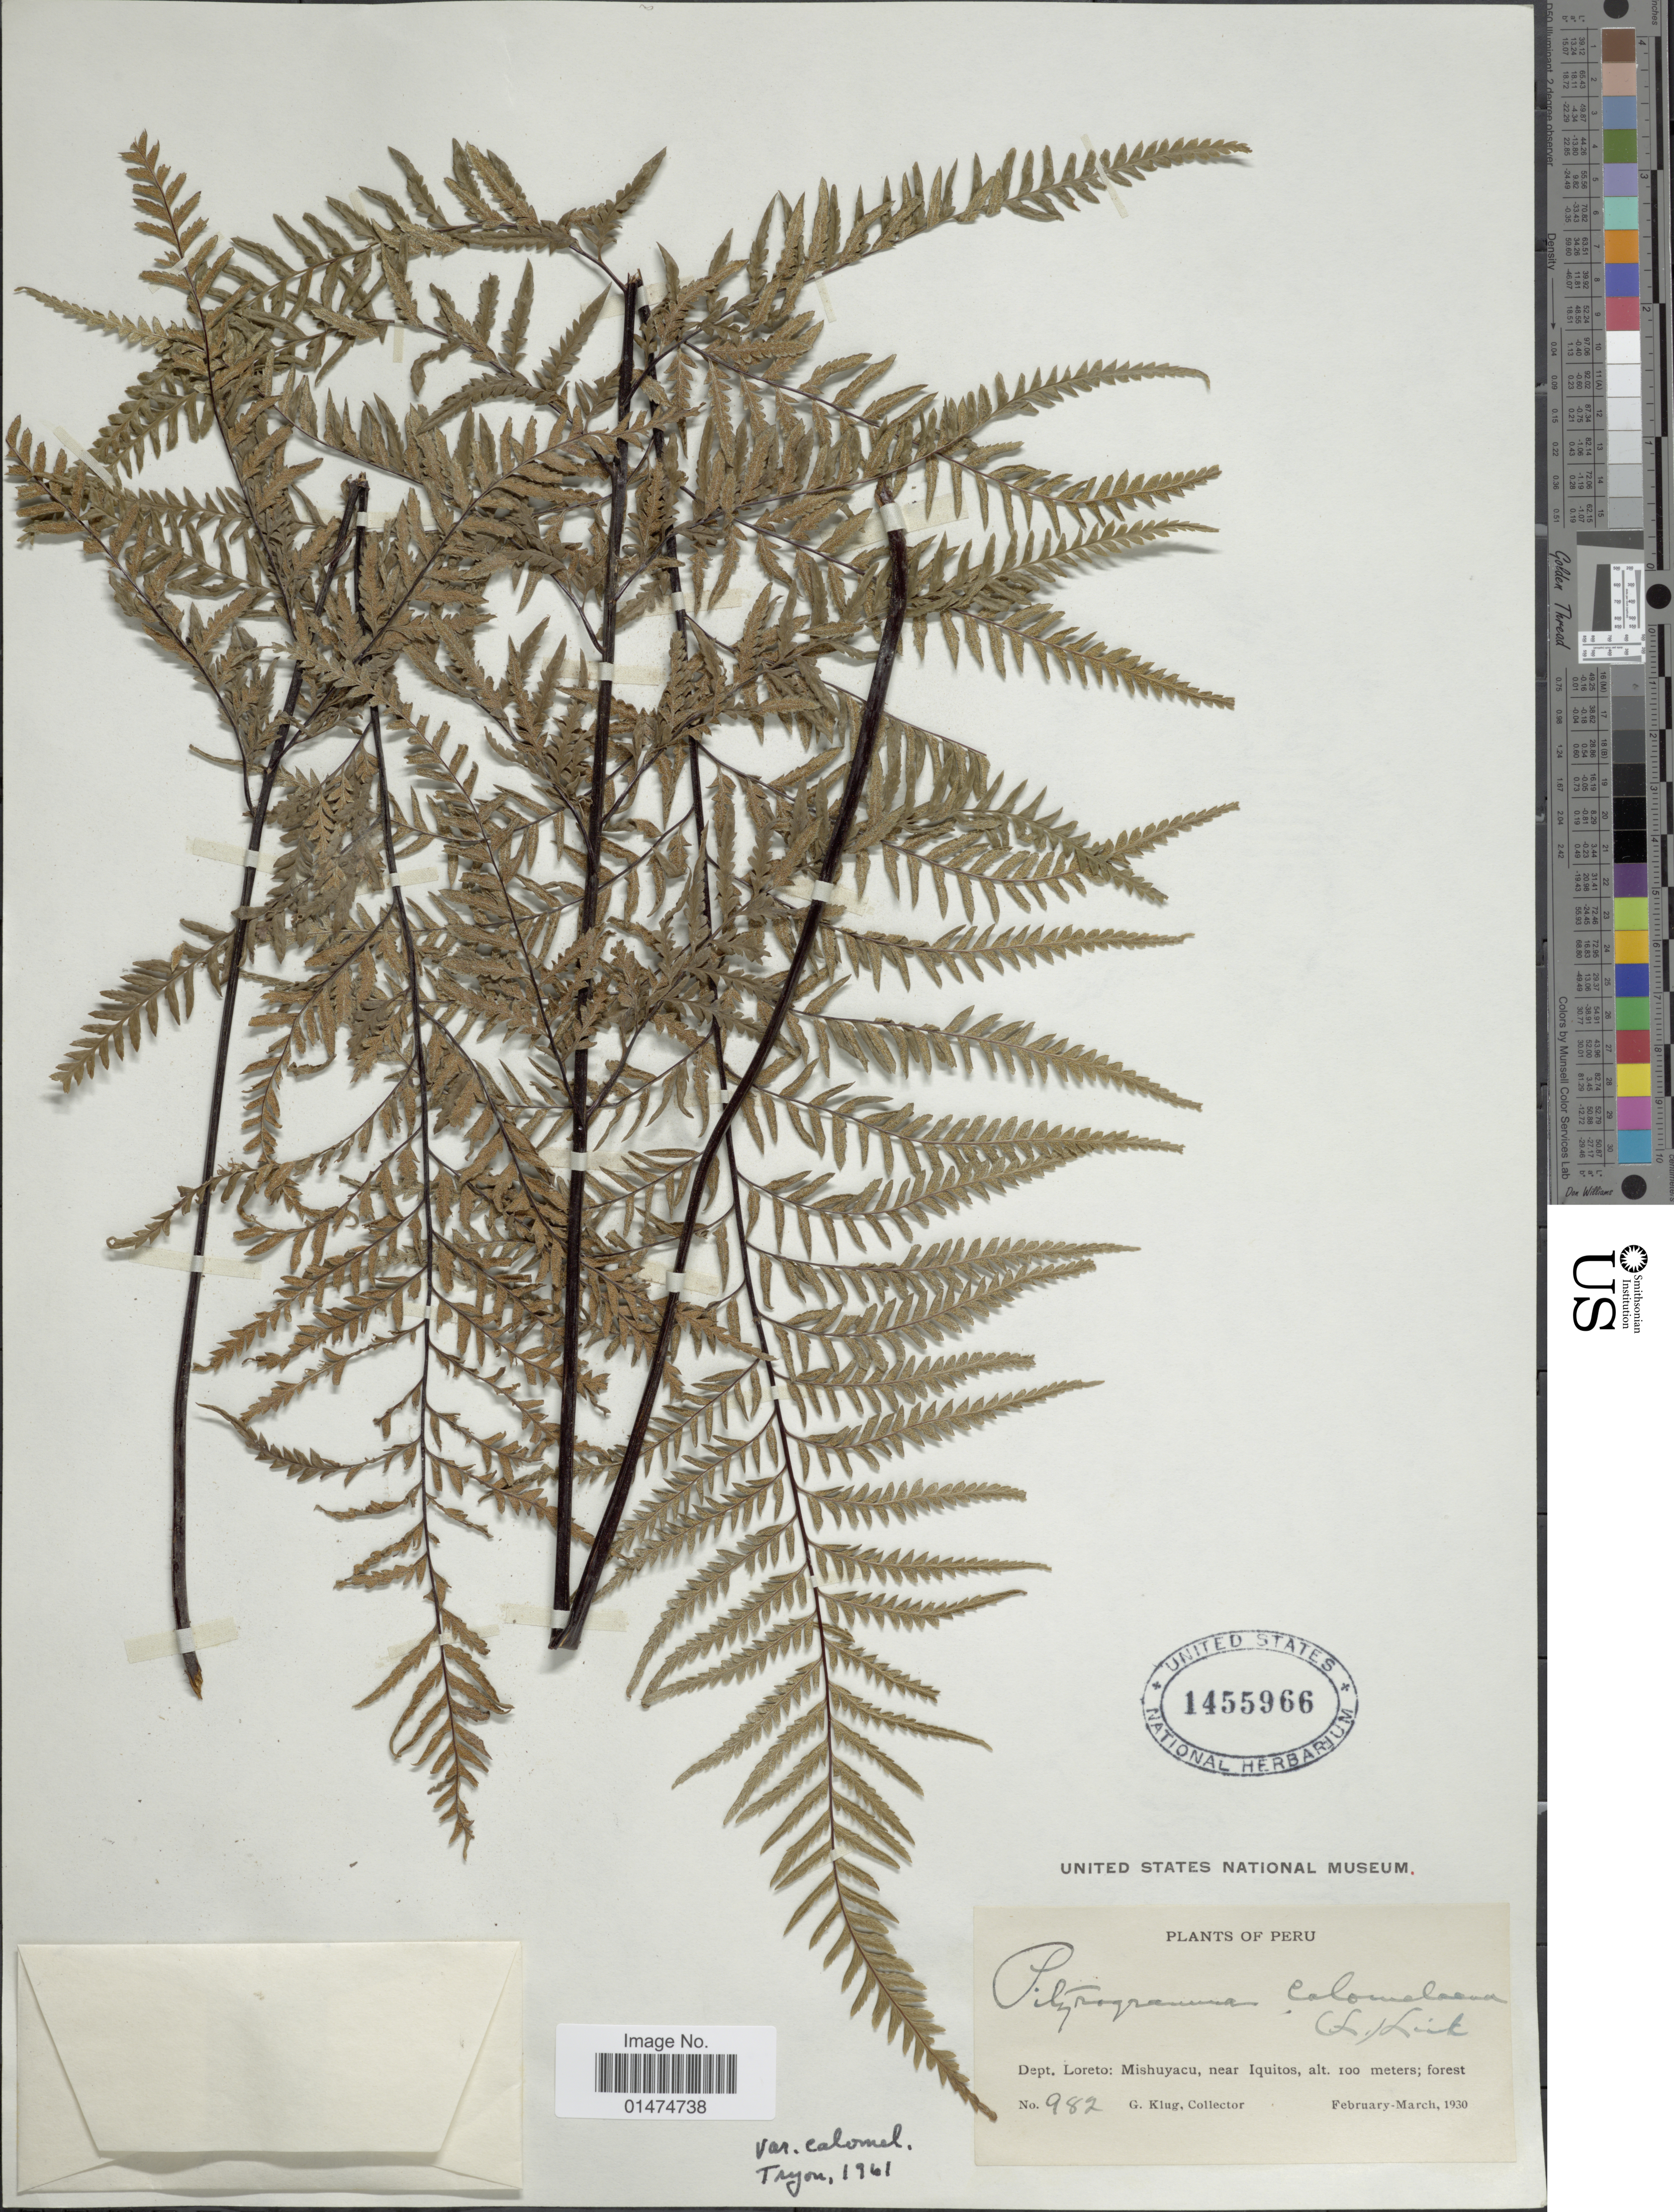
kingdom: Plantae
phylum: Tracheophyta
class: Polypodiopsida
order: Polypodiales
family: Pteridaceae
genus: Pityrogramma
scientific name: Pityrogramma calomelanos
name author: (L.) Link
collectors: G. Klug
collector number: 982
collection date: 1930-02/1930-03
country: Peru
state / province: Loreto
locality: Dept. Loreto: Mishuyacu, near Iquitos.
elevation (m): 100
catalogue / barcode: US 1455966